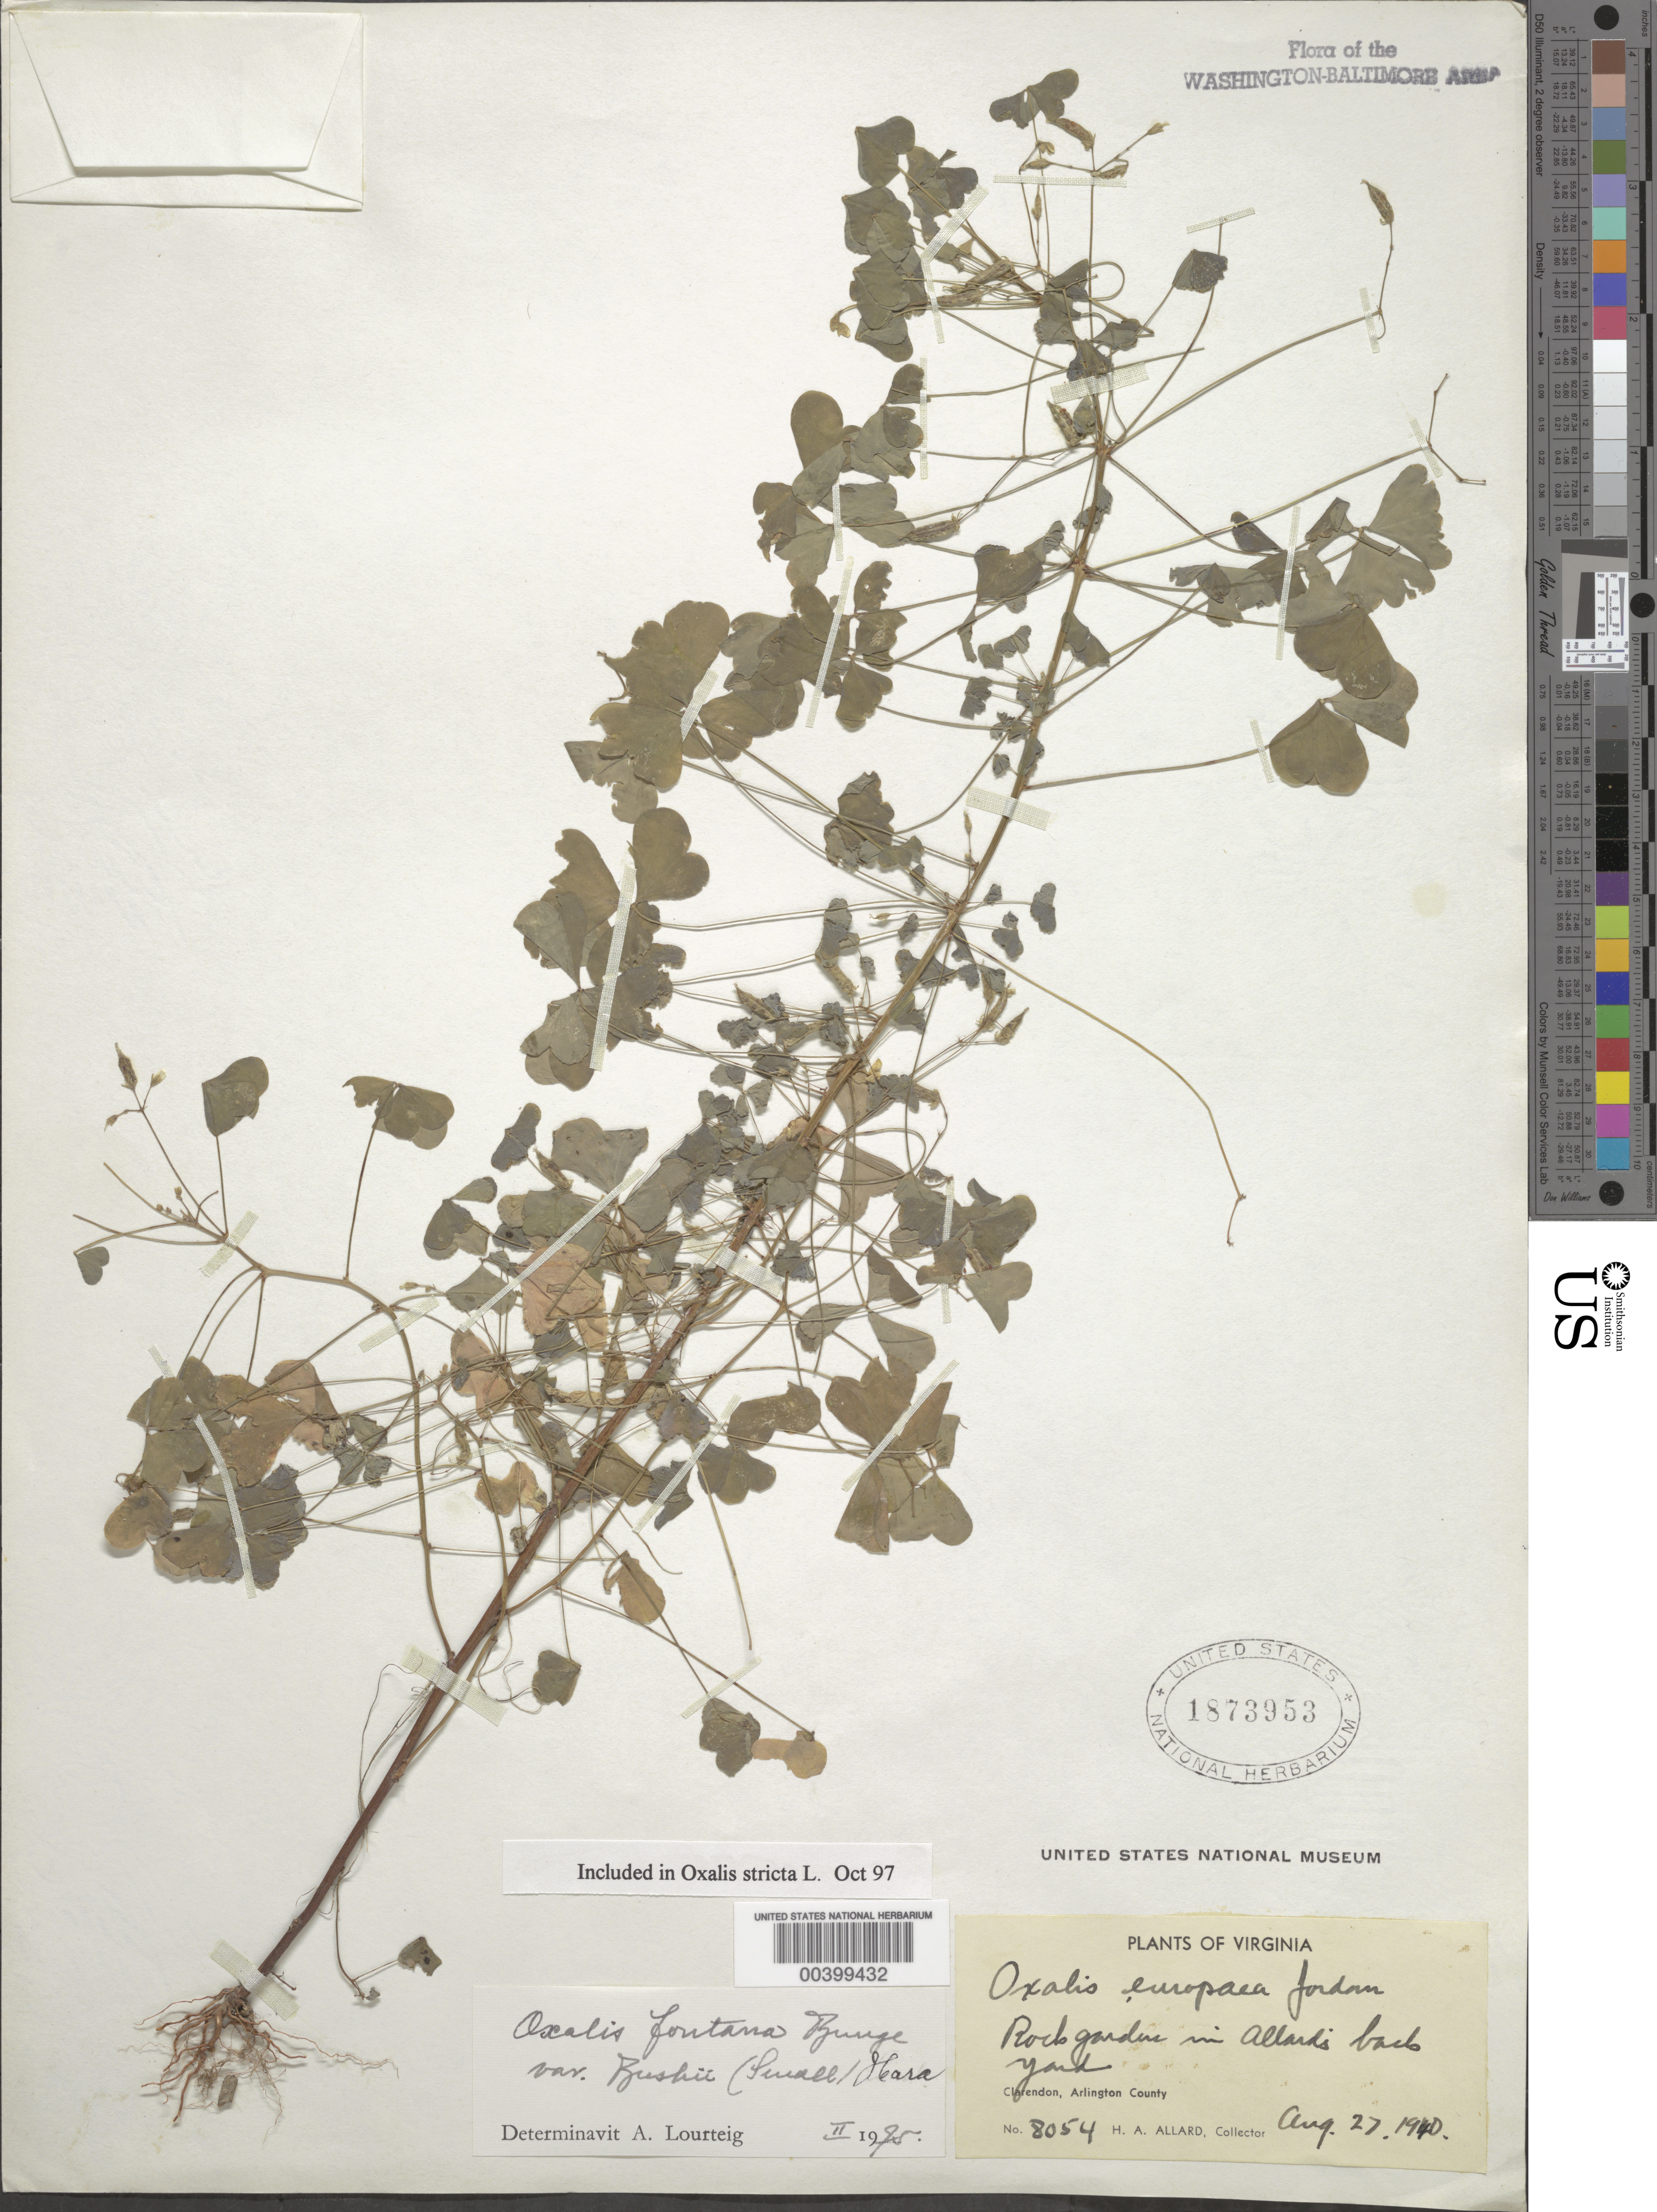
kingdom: Plantae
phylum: Tracheophyta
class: Magnoliopsida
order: Oxalidales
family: Oxalidaceae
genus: Oxalis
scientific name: Oxalis stricta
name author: L.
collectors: H. A. Allard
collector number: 8054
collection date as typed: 27 Aug 1940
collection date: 1940-08-27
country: United States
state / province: Virginia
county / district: Arlington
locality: Allards Yard, Clarendon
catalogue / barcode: US 1873953